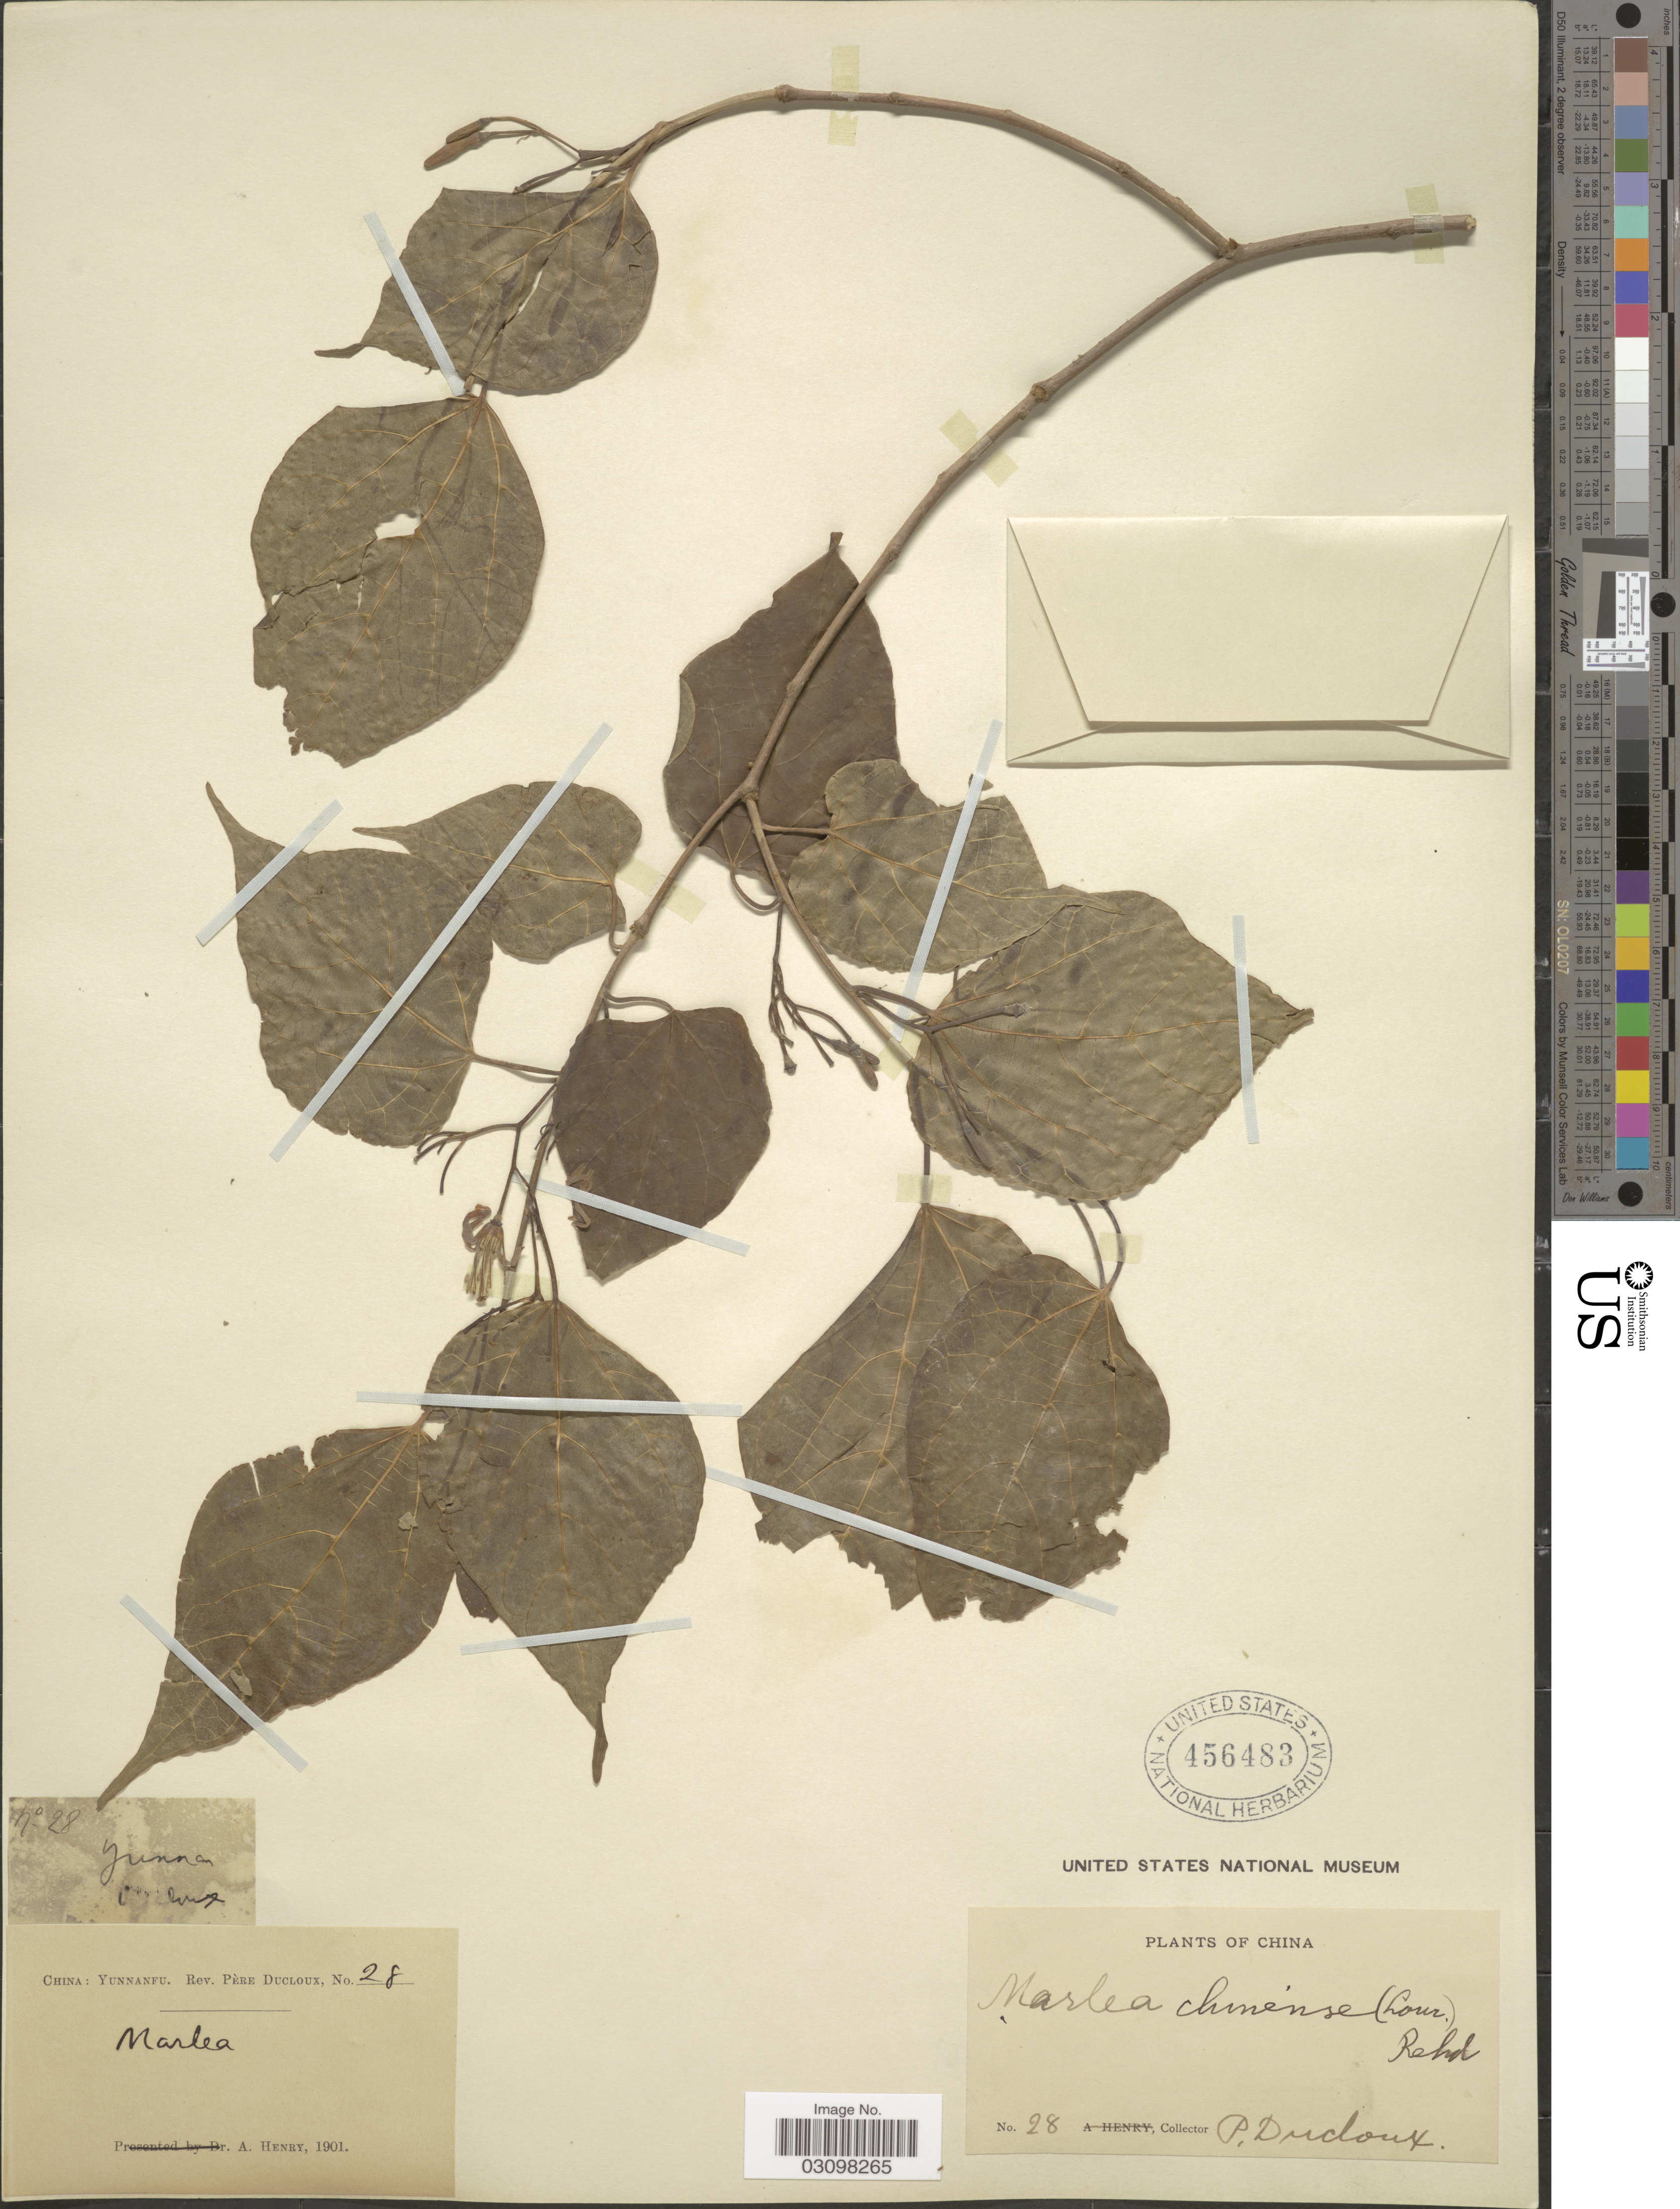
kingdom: Plantae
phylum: Tracheophyta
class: Magnoliopsida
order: Cornales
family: Cornaceae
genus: Alangium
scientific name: Alangium chinense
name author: (Harms) Rehder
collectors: F. Ducloux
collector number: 28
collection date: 1901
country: China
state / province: Yunnan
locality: Yunnanfu.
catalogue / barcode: US 456483